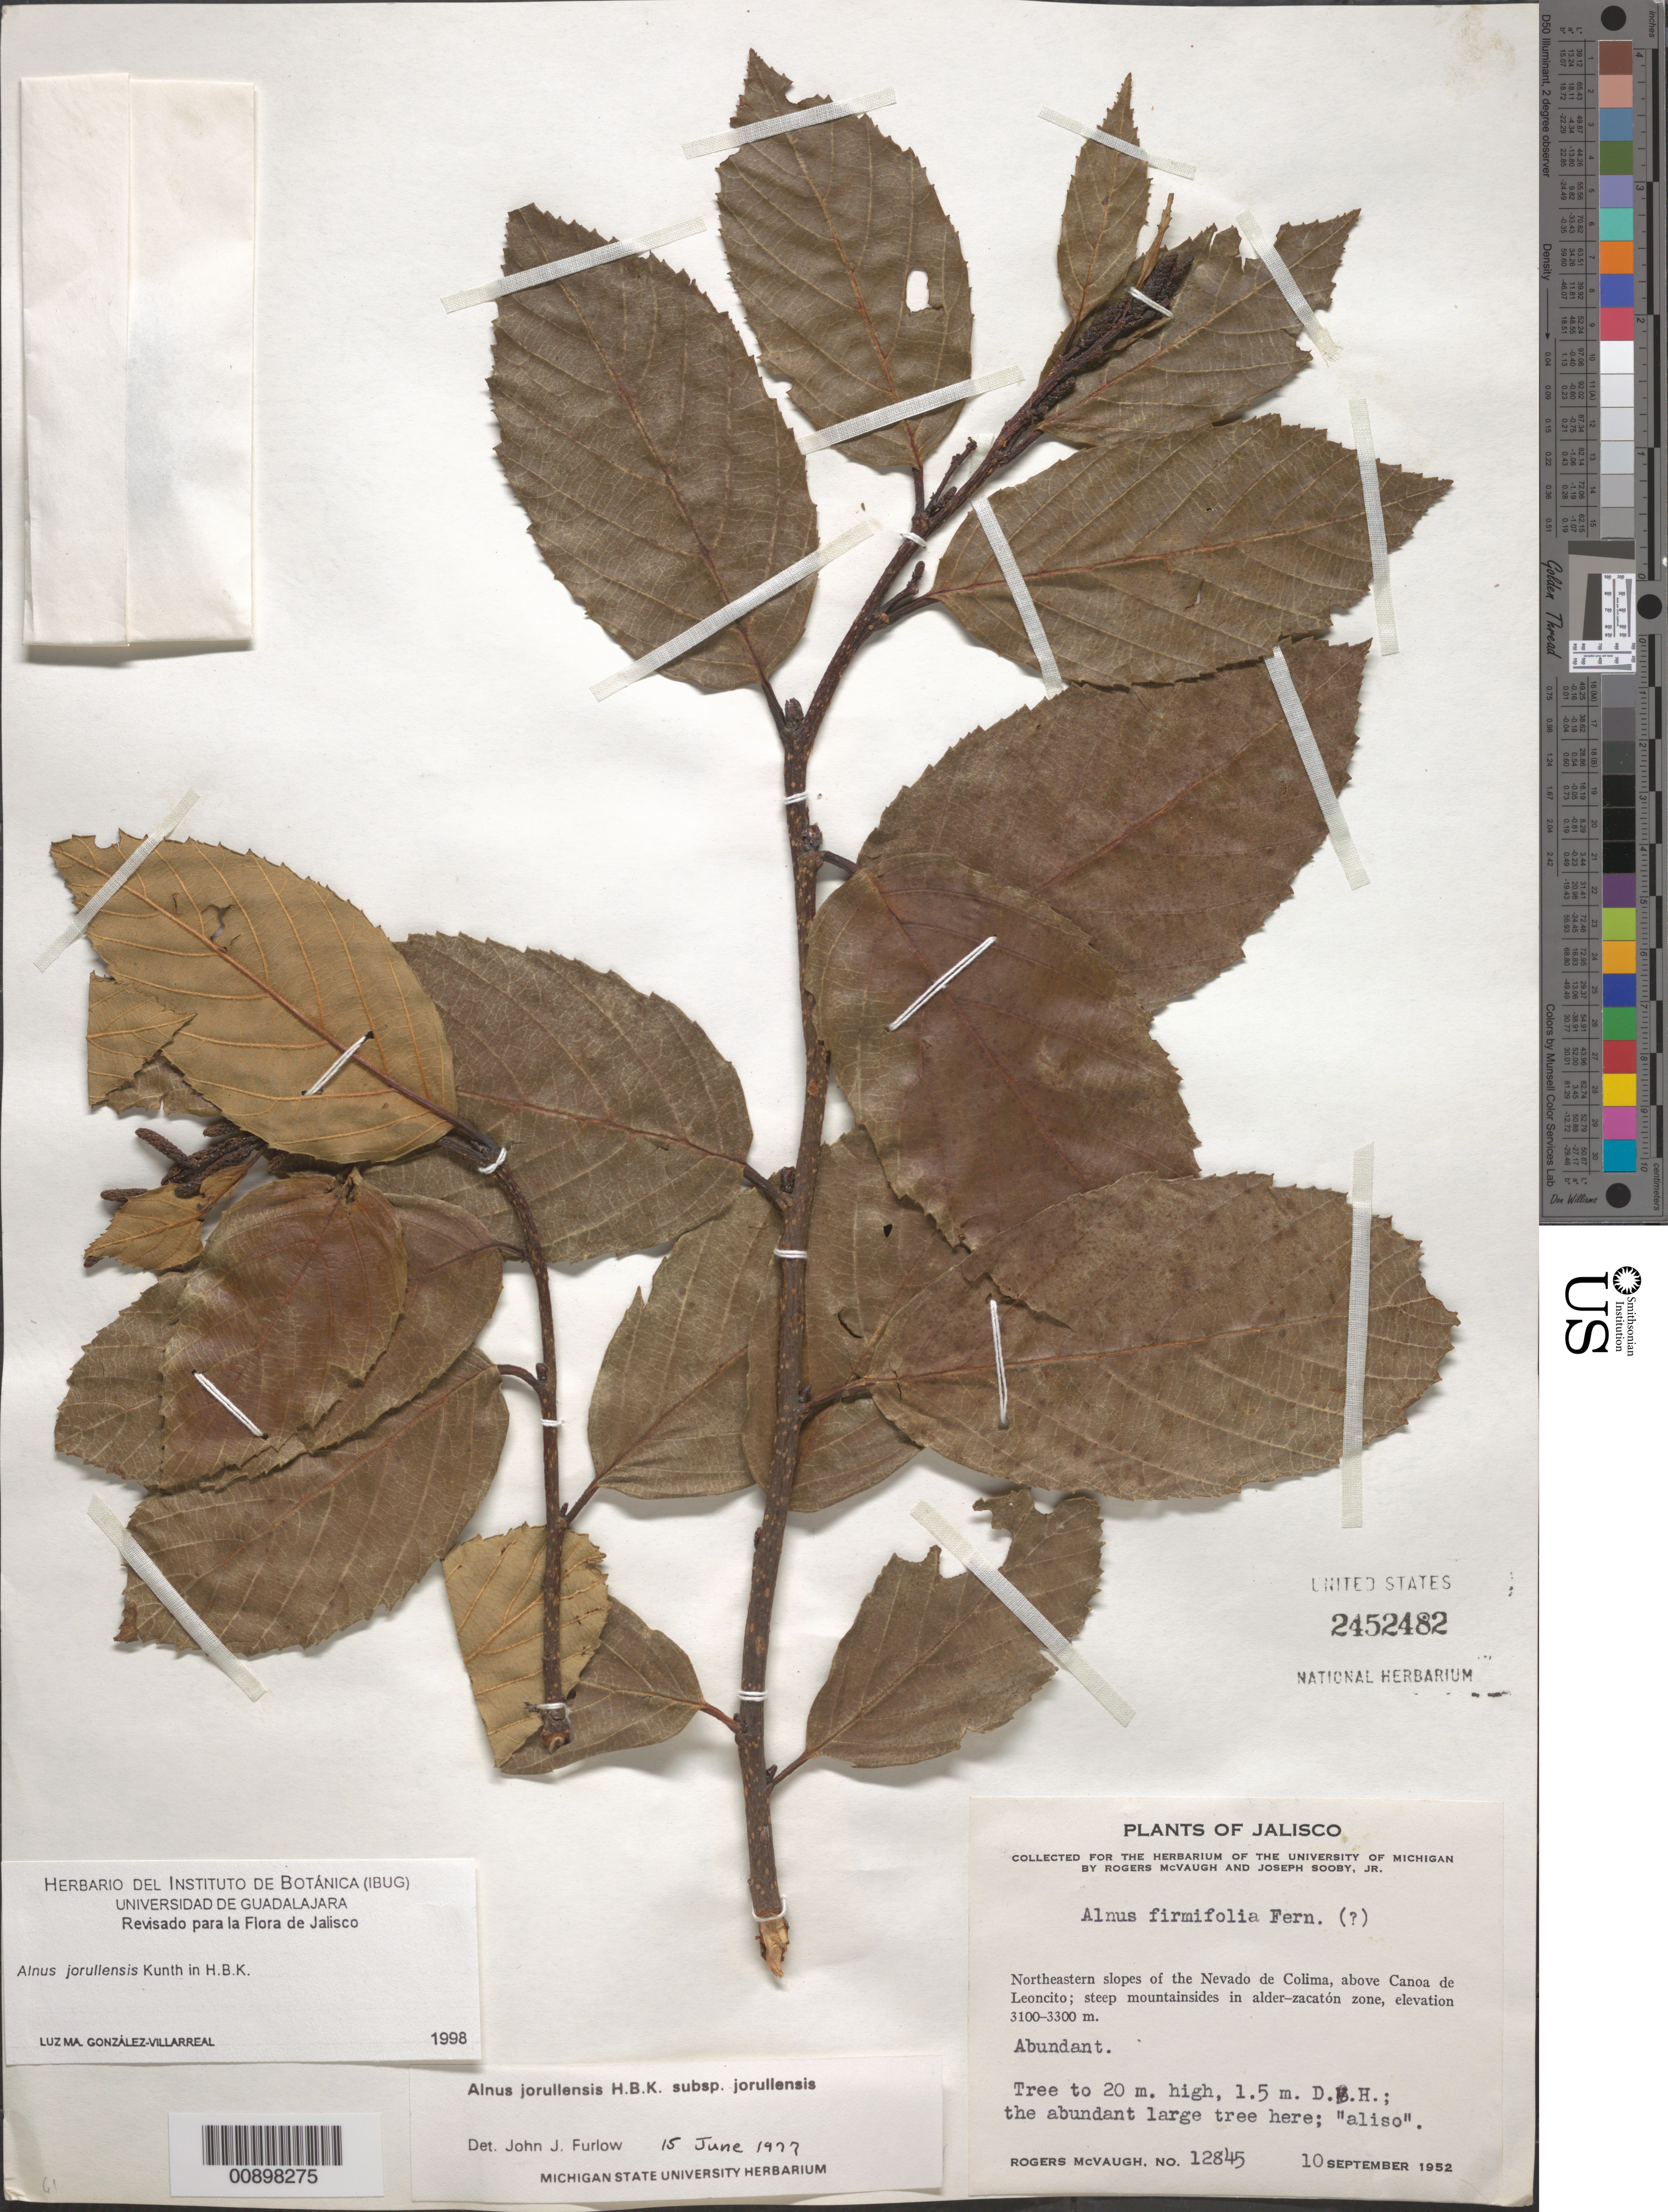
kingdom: Plantae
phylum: Tracheophyta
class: Magnoliopsida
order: Fagales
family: Betulaceae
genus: Alnus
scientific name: Alnus jorullensis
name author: Kunth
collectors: R. McVaugh & J. Sooby Jr.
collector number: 12845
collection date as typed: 10 Sep 1952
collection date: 1952-09-10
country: Mexico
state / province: Jalisco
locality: Northeastern slopes of Nevado de Colima, above Canoa de Leoncito.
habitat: Steep mountainsides in alder-zacatón zone.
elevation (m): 3300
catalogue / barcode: US 2452482